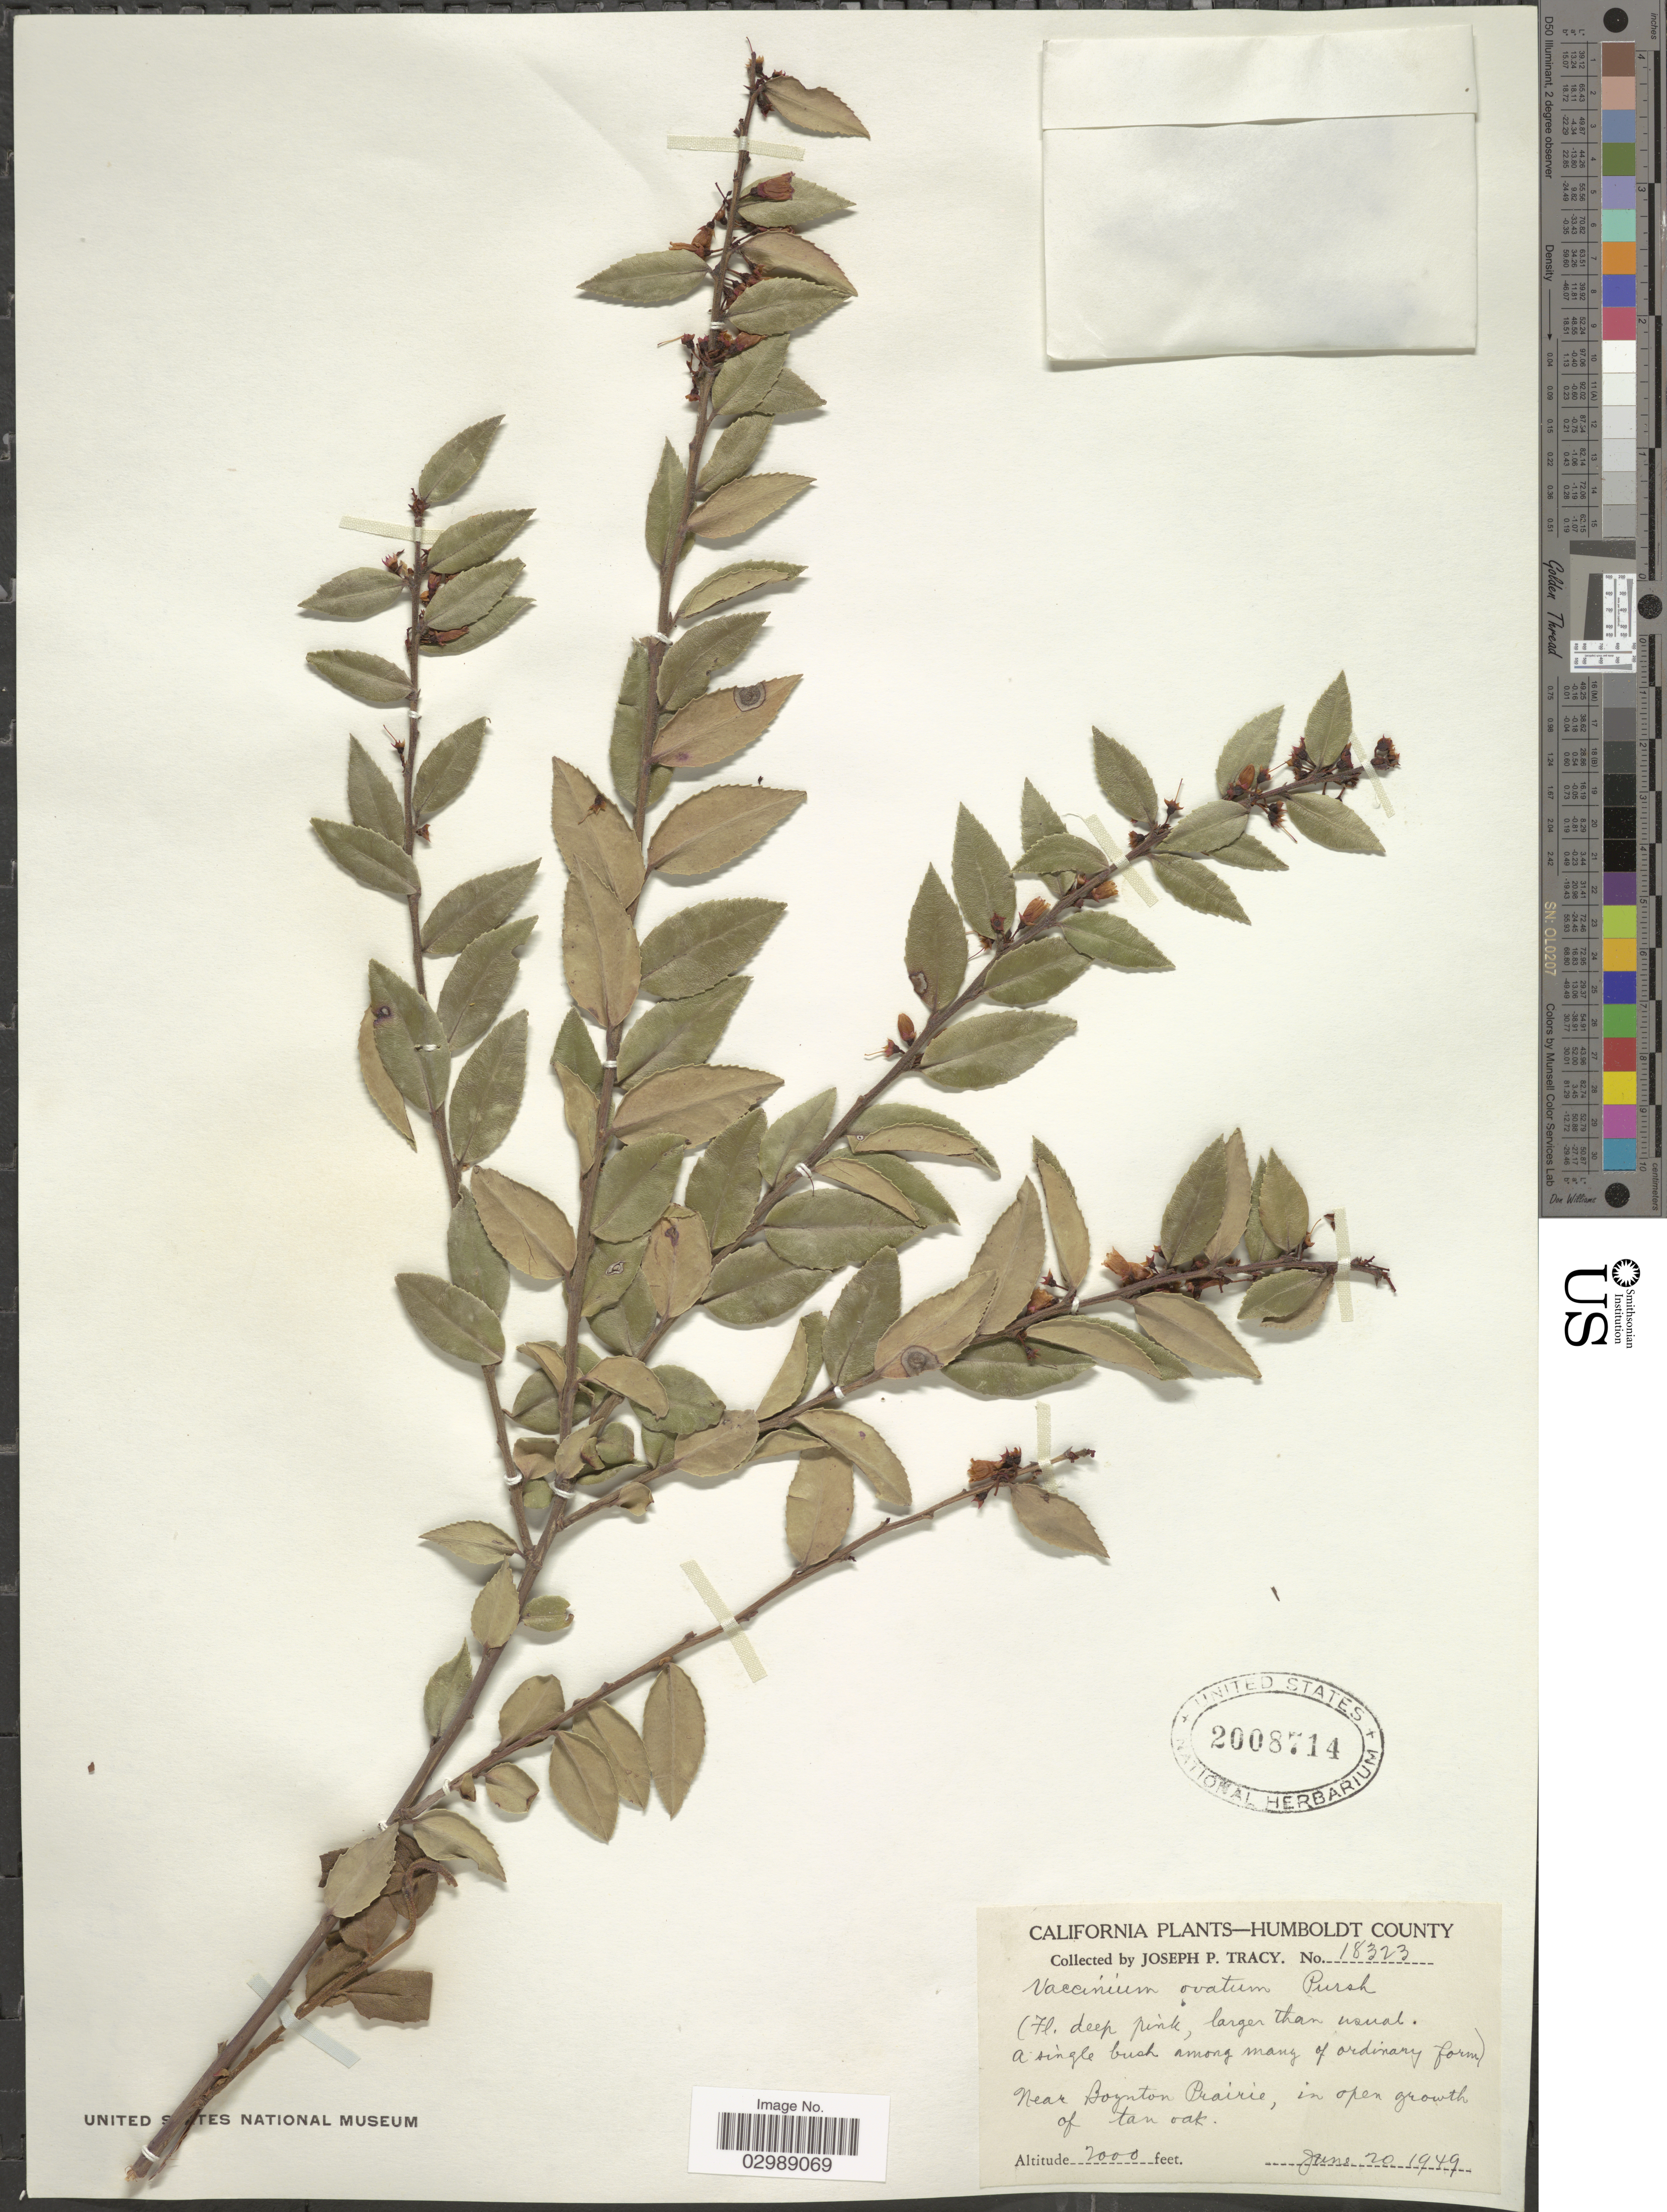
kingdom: Plantae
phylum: Tracheophyta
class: Magnoliopsida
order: Ericales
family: Ericaceae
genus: Vaccinium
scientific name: Vaccinium ovatum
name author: Pursh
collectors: J. Tracy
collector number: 18323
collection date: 1949-06-20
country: United States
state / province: California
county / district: Humboldt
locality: Humboldt County. Near Bognton Prairie.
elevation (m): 610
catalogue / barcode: US 2008714